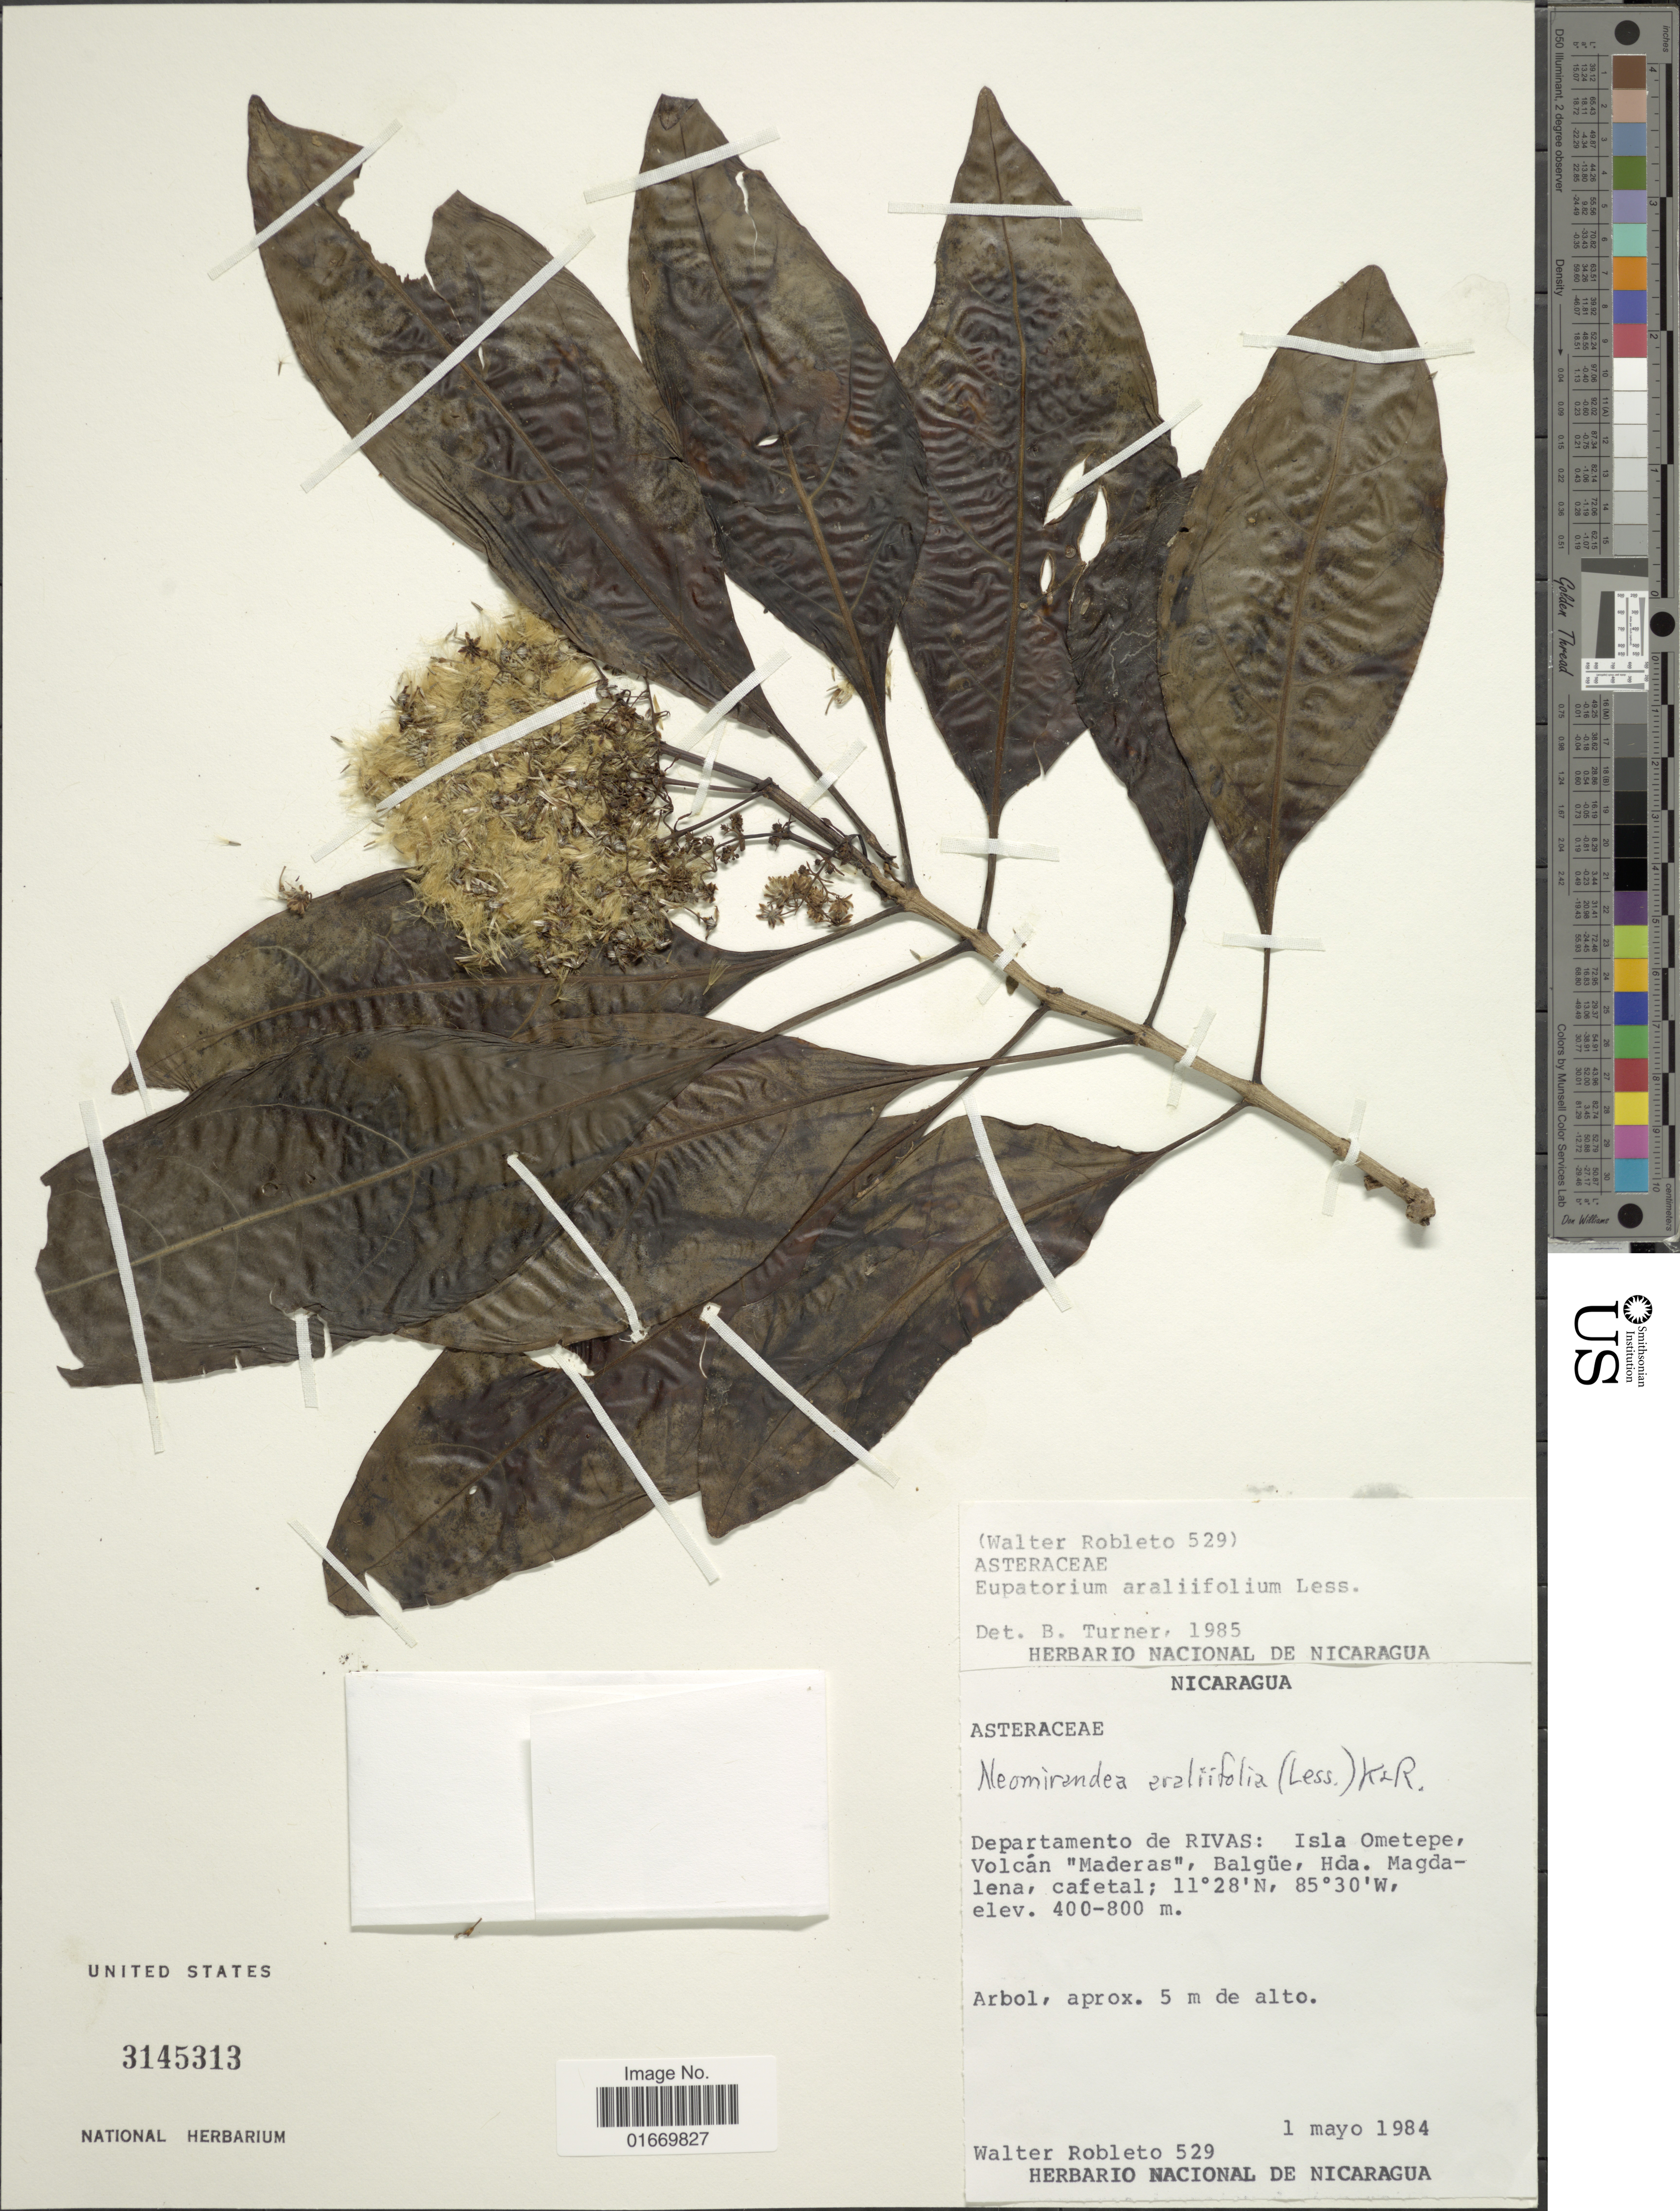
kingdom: Plantae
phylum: Tracheophyta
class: Magnoliopsida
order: Asterales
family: Asteraceae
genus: Neomirandea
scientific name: Neomirandea araliaefolia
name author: (Less.) R.M. King & H. Rob.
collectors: W. Robleto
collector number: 529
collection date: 1984-05-01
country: Nicaragua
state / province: Rivas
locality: Isla Ometepec, Volcan Maderas, Balgue, Hda. Magdalena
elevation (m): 400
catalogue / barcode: US 3145313